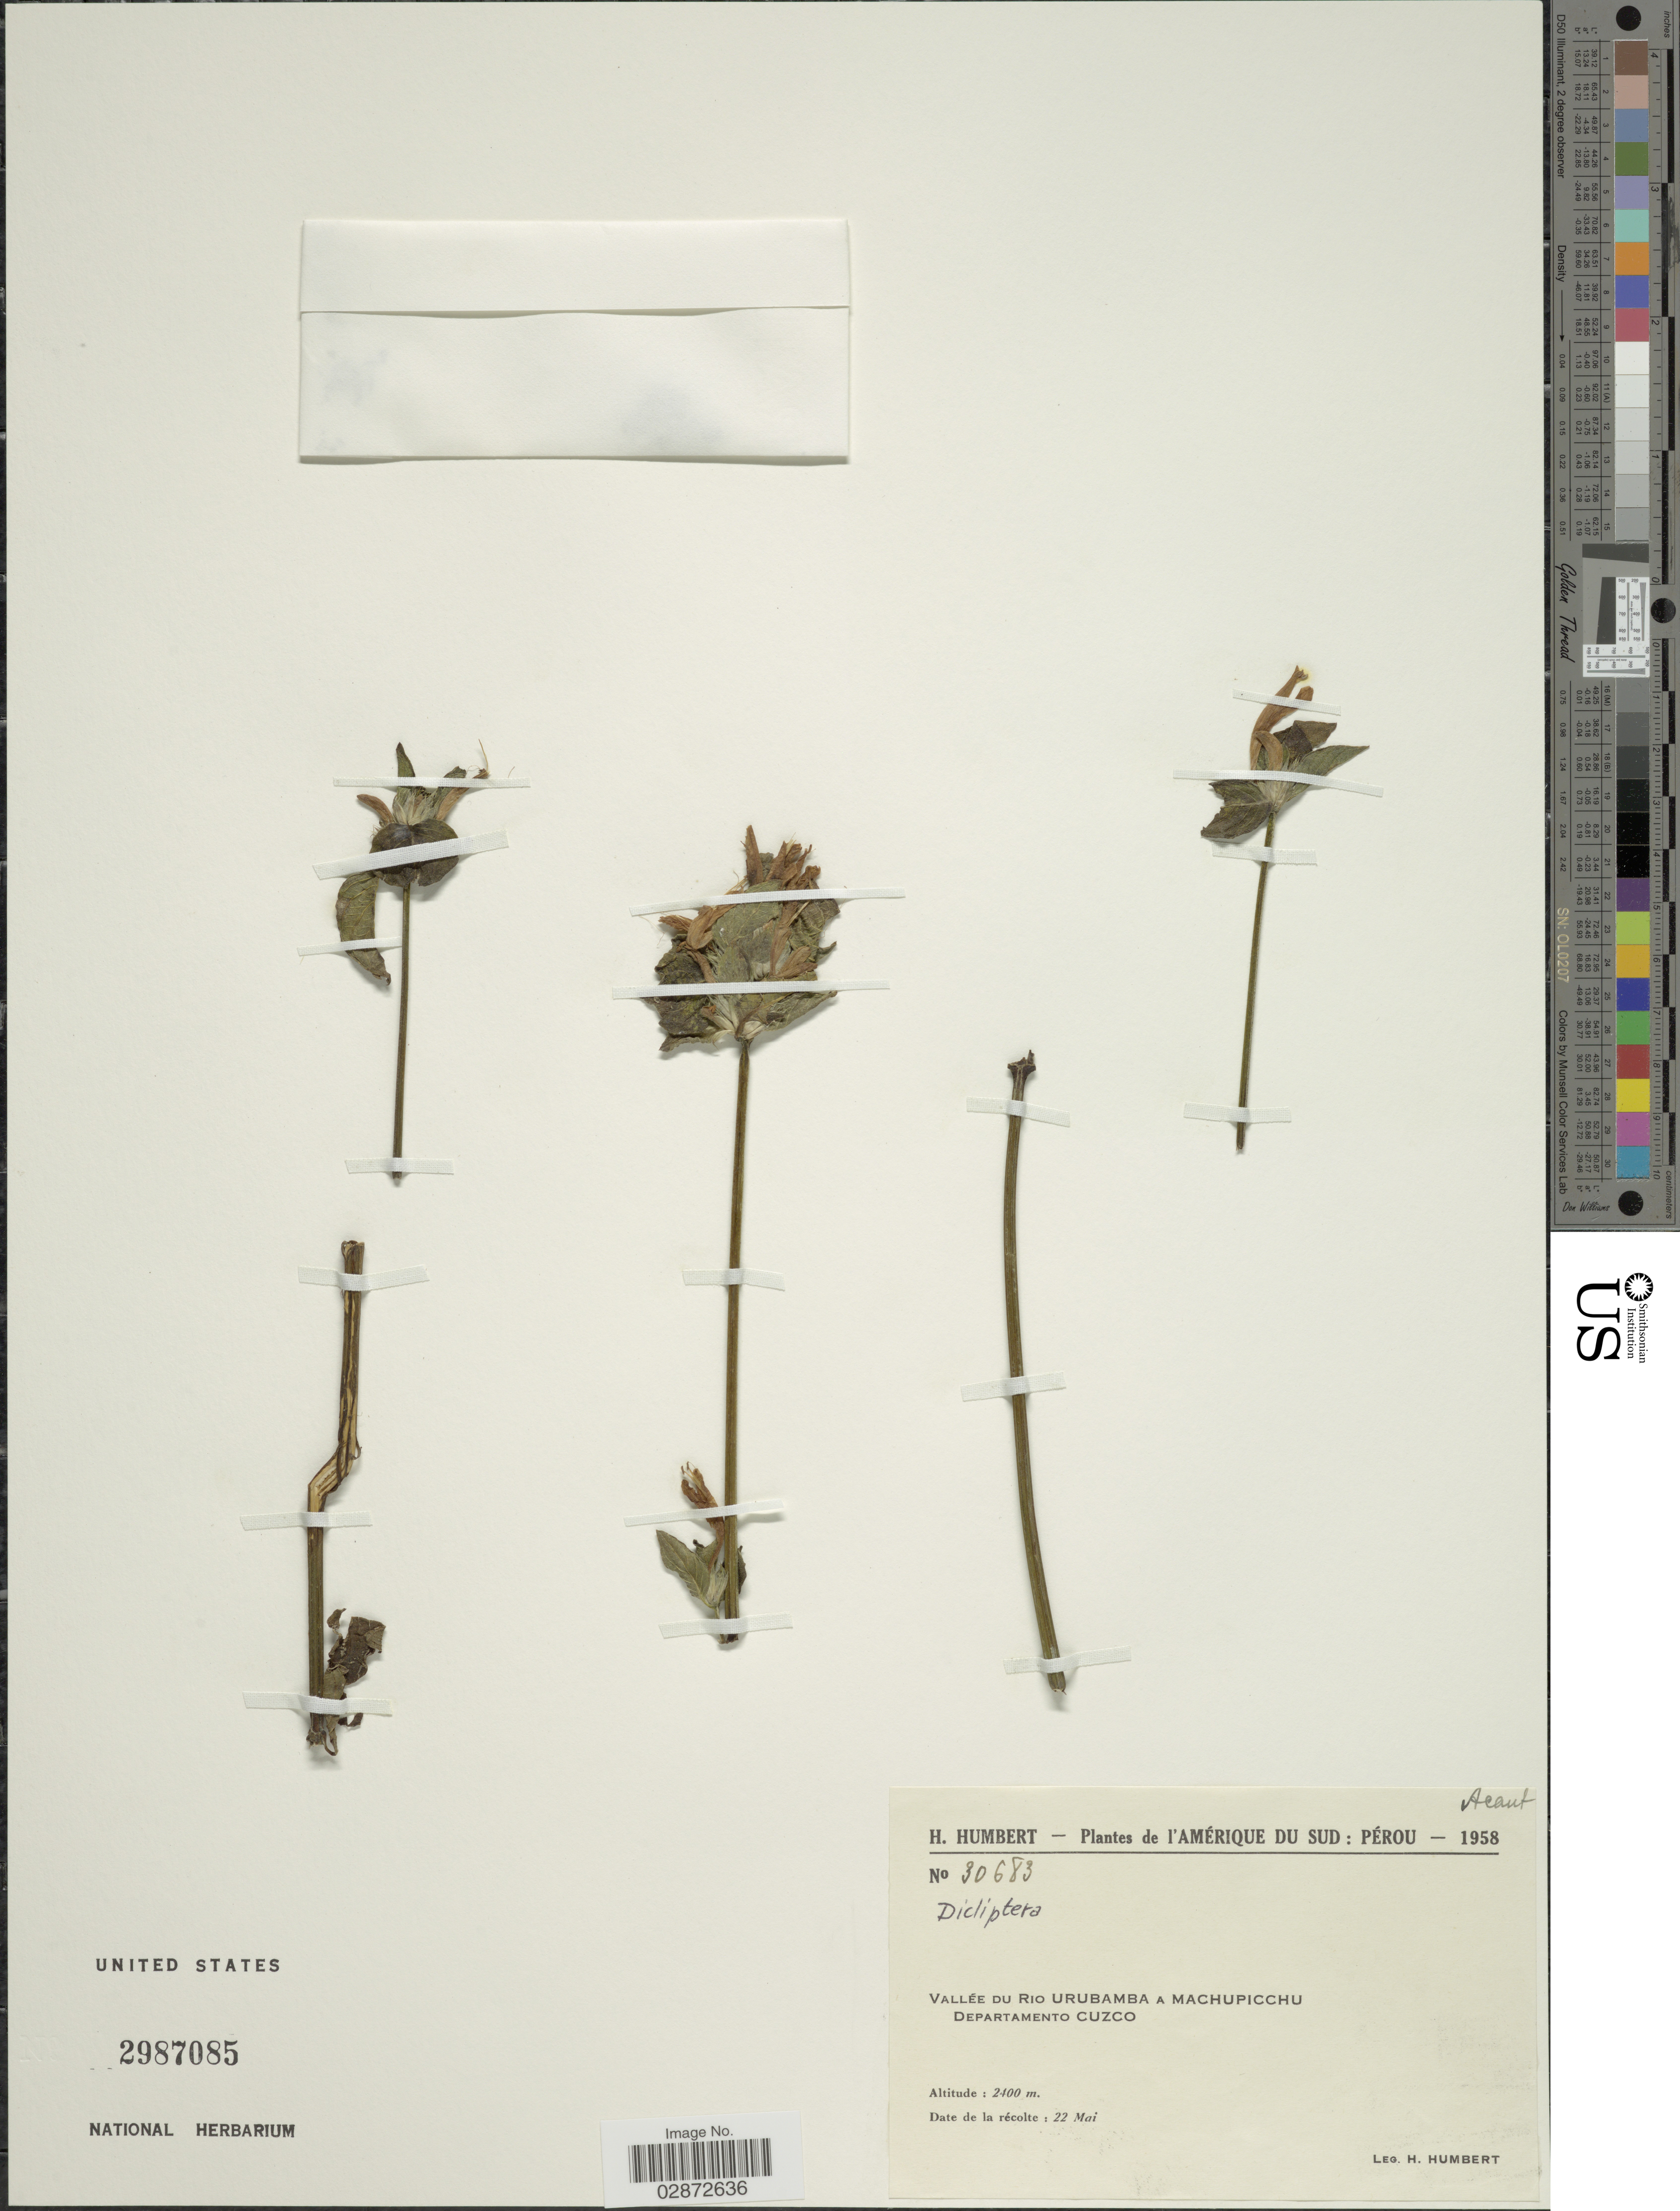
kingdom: Plantae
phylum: Tracheophyta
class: Magnoliopsida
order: Lamiales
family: Acanthaceae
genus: Dicliptera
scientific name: Dicliptera sp.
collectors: H. Humbert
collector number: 30683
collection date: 1958-05-22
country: Peru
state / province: Cusco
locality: Amérique du Sud: Pérou. Vallée du Rio Urubamba a Machupicchu. Departamento Cuzco.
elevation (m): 2400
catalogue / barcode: US 2987085